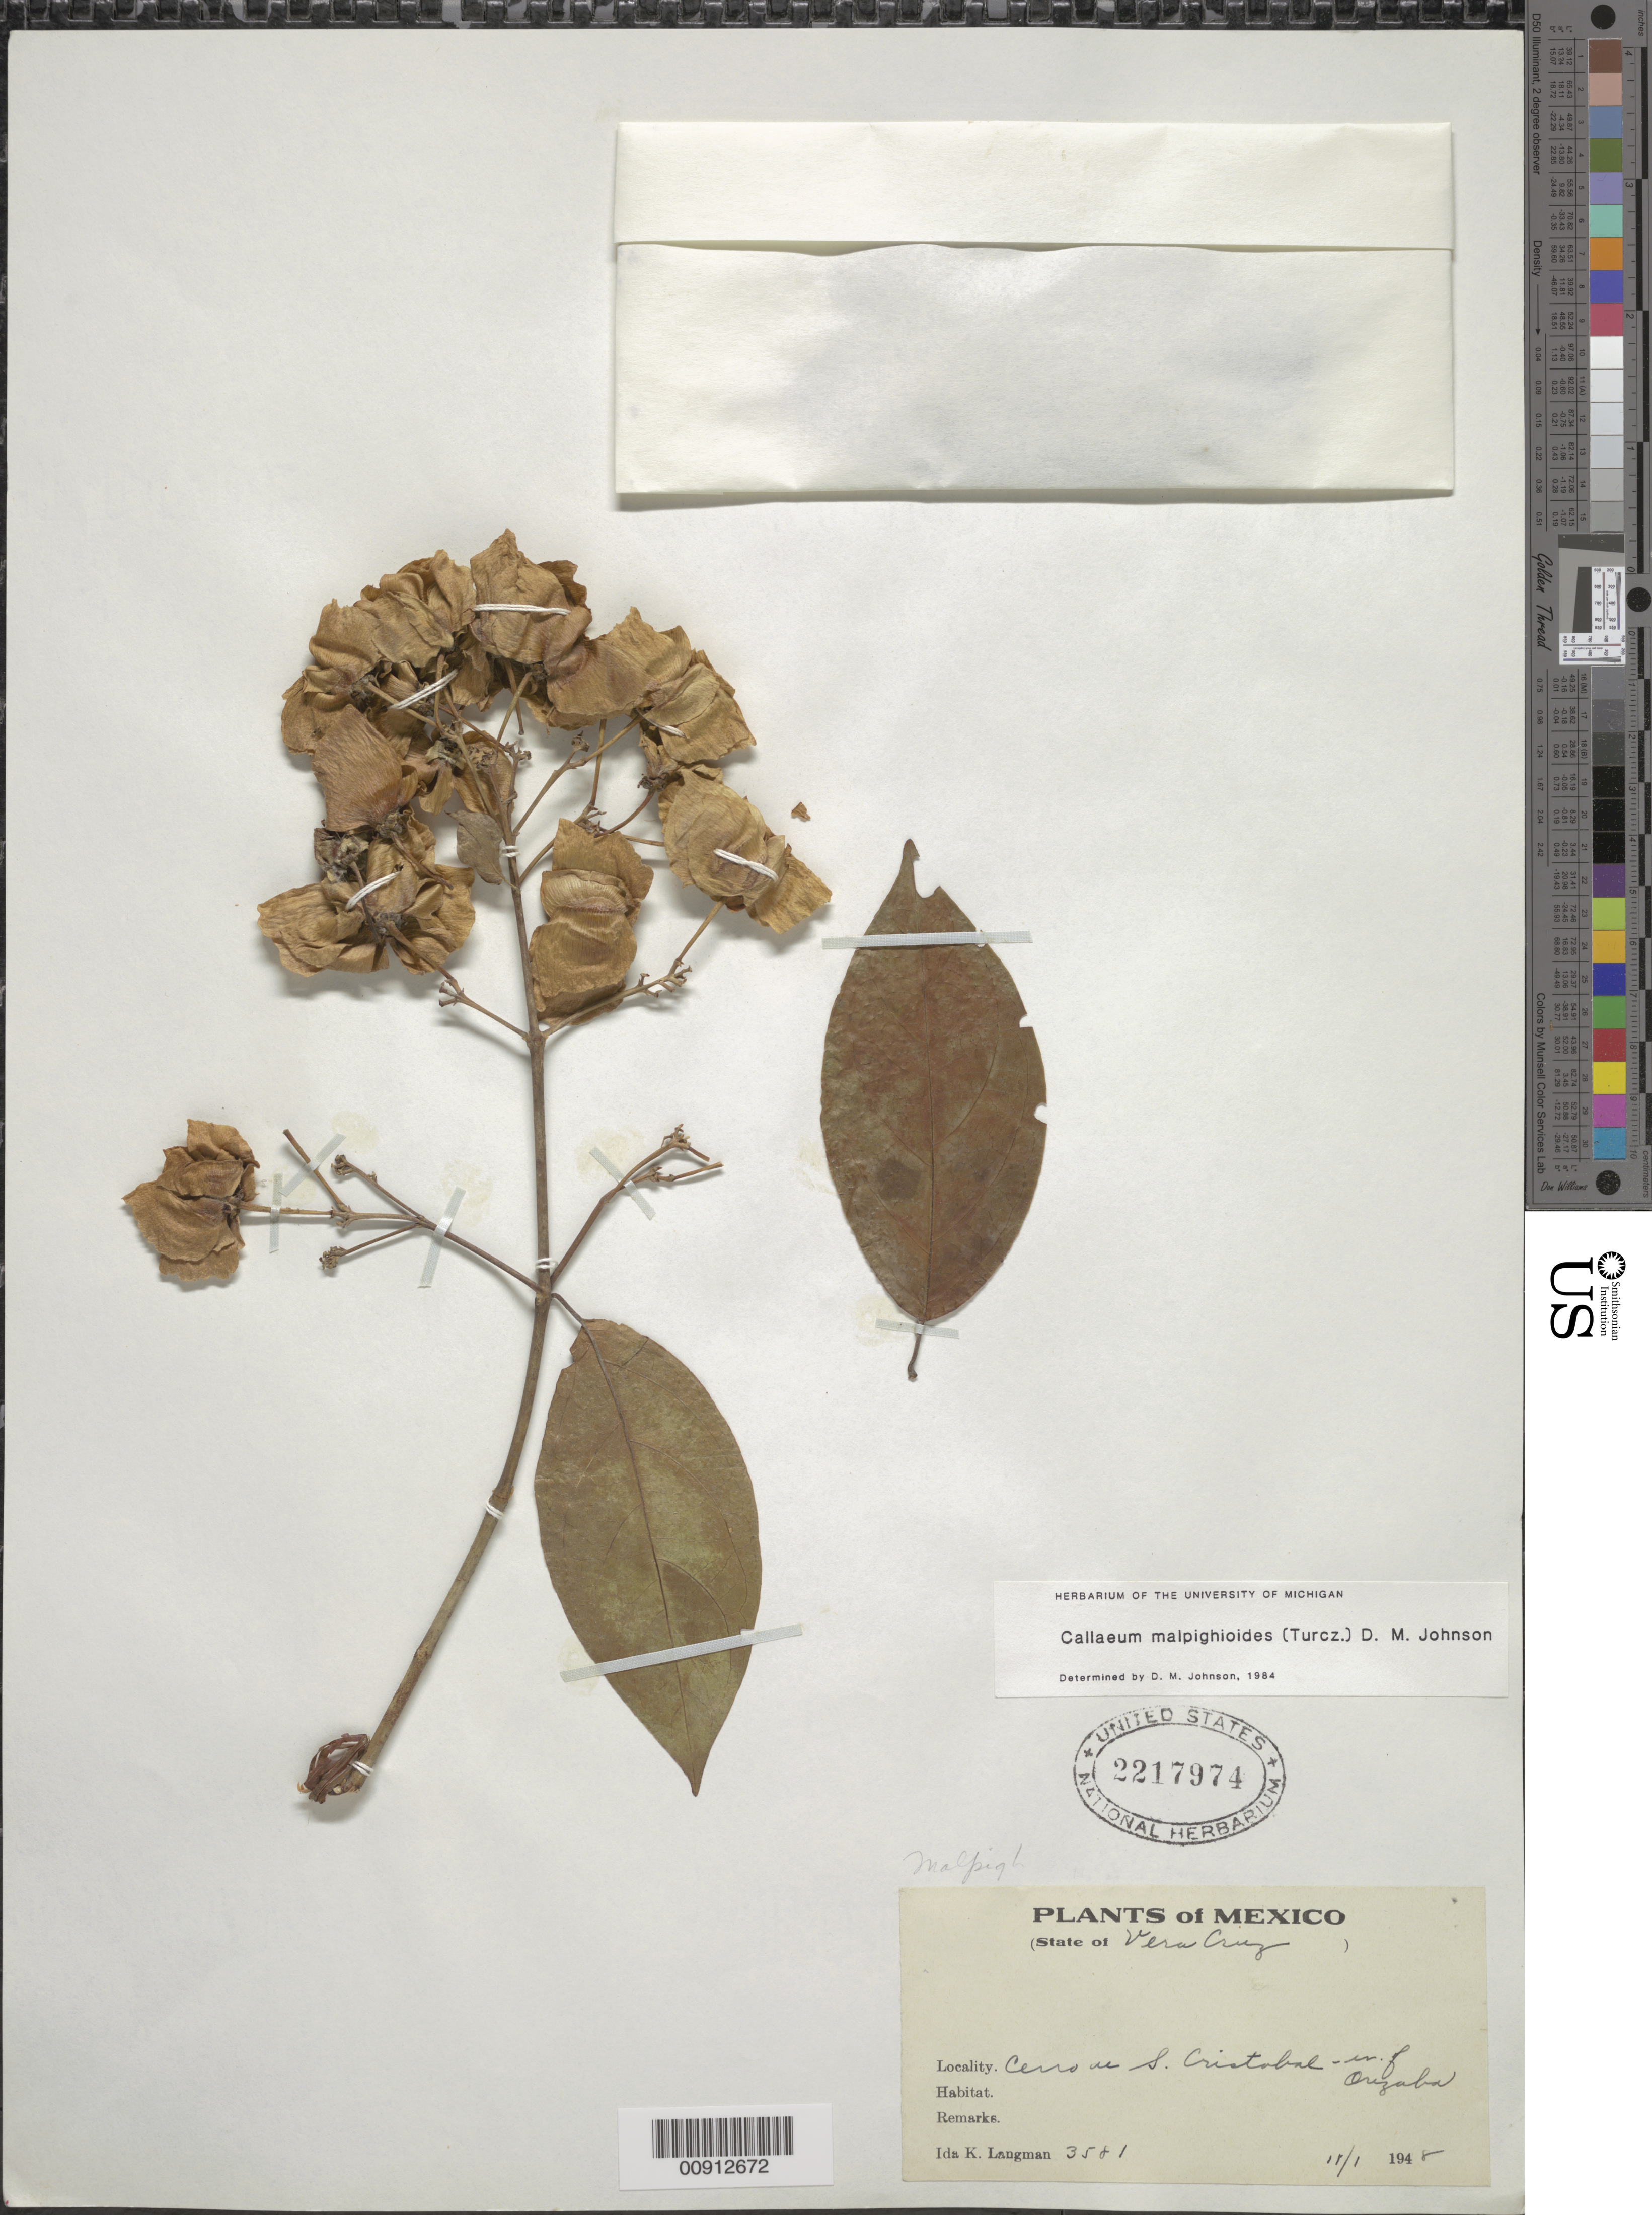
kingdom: Plantae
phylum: Tracheophyta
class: Magnoliopsida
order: Malpighiales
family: Malpighiaceae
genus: Callaeum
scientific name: Callaeum malpighioides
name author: (Turcz.) D.M. Johnson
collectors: I. K. Langman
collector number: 3581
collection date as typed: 01 Nov 1948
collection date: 1948-11-01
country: Mexico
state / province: Veracruz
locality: Cerro W S. Cristóbal - W from Orizaba.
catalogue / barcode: US 2217974